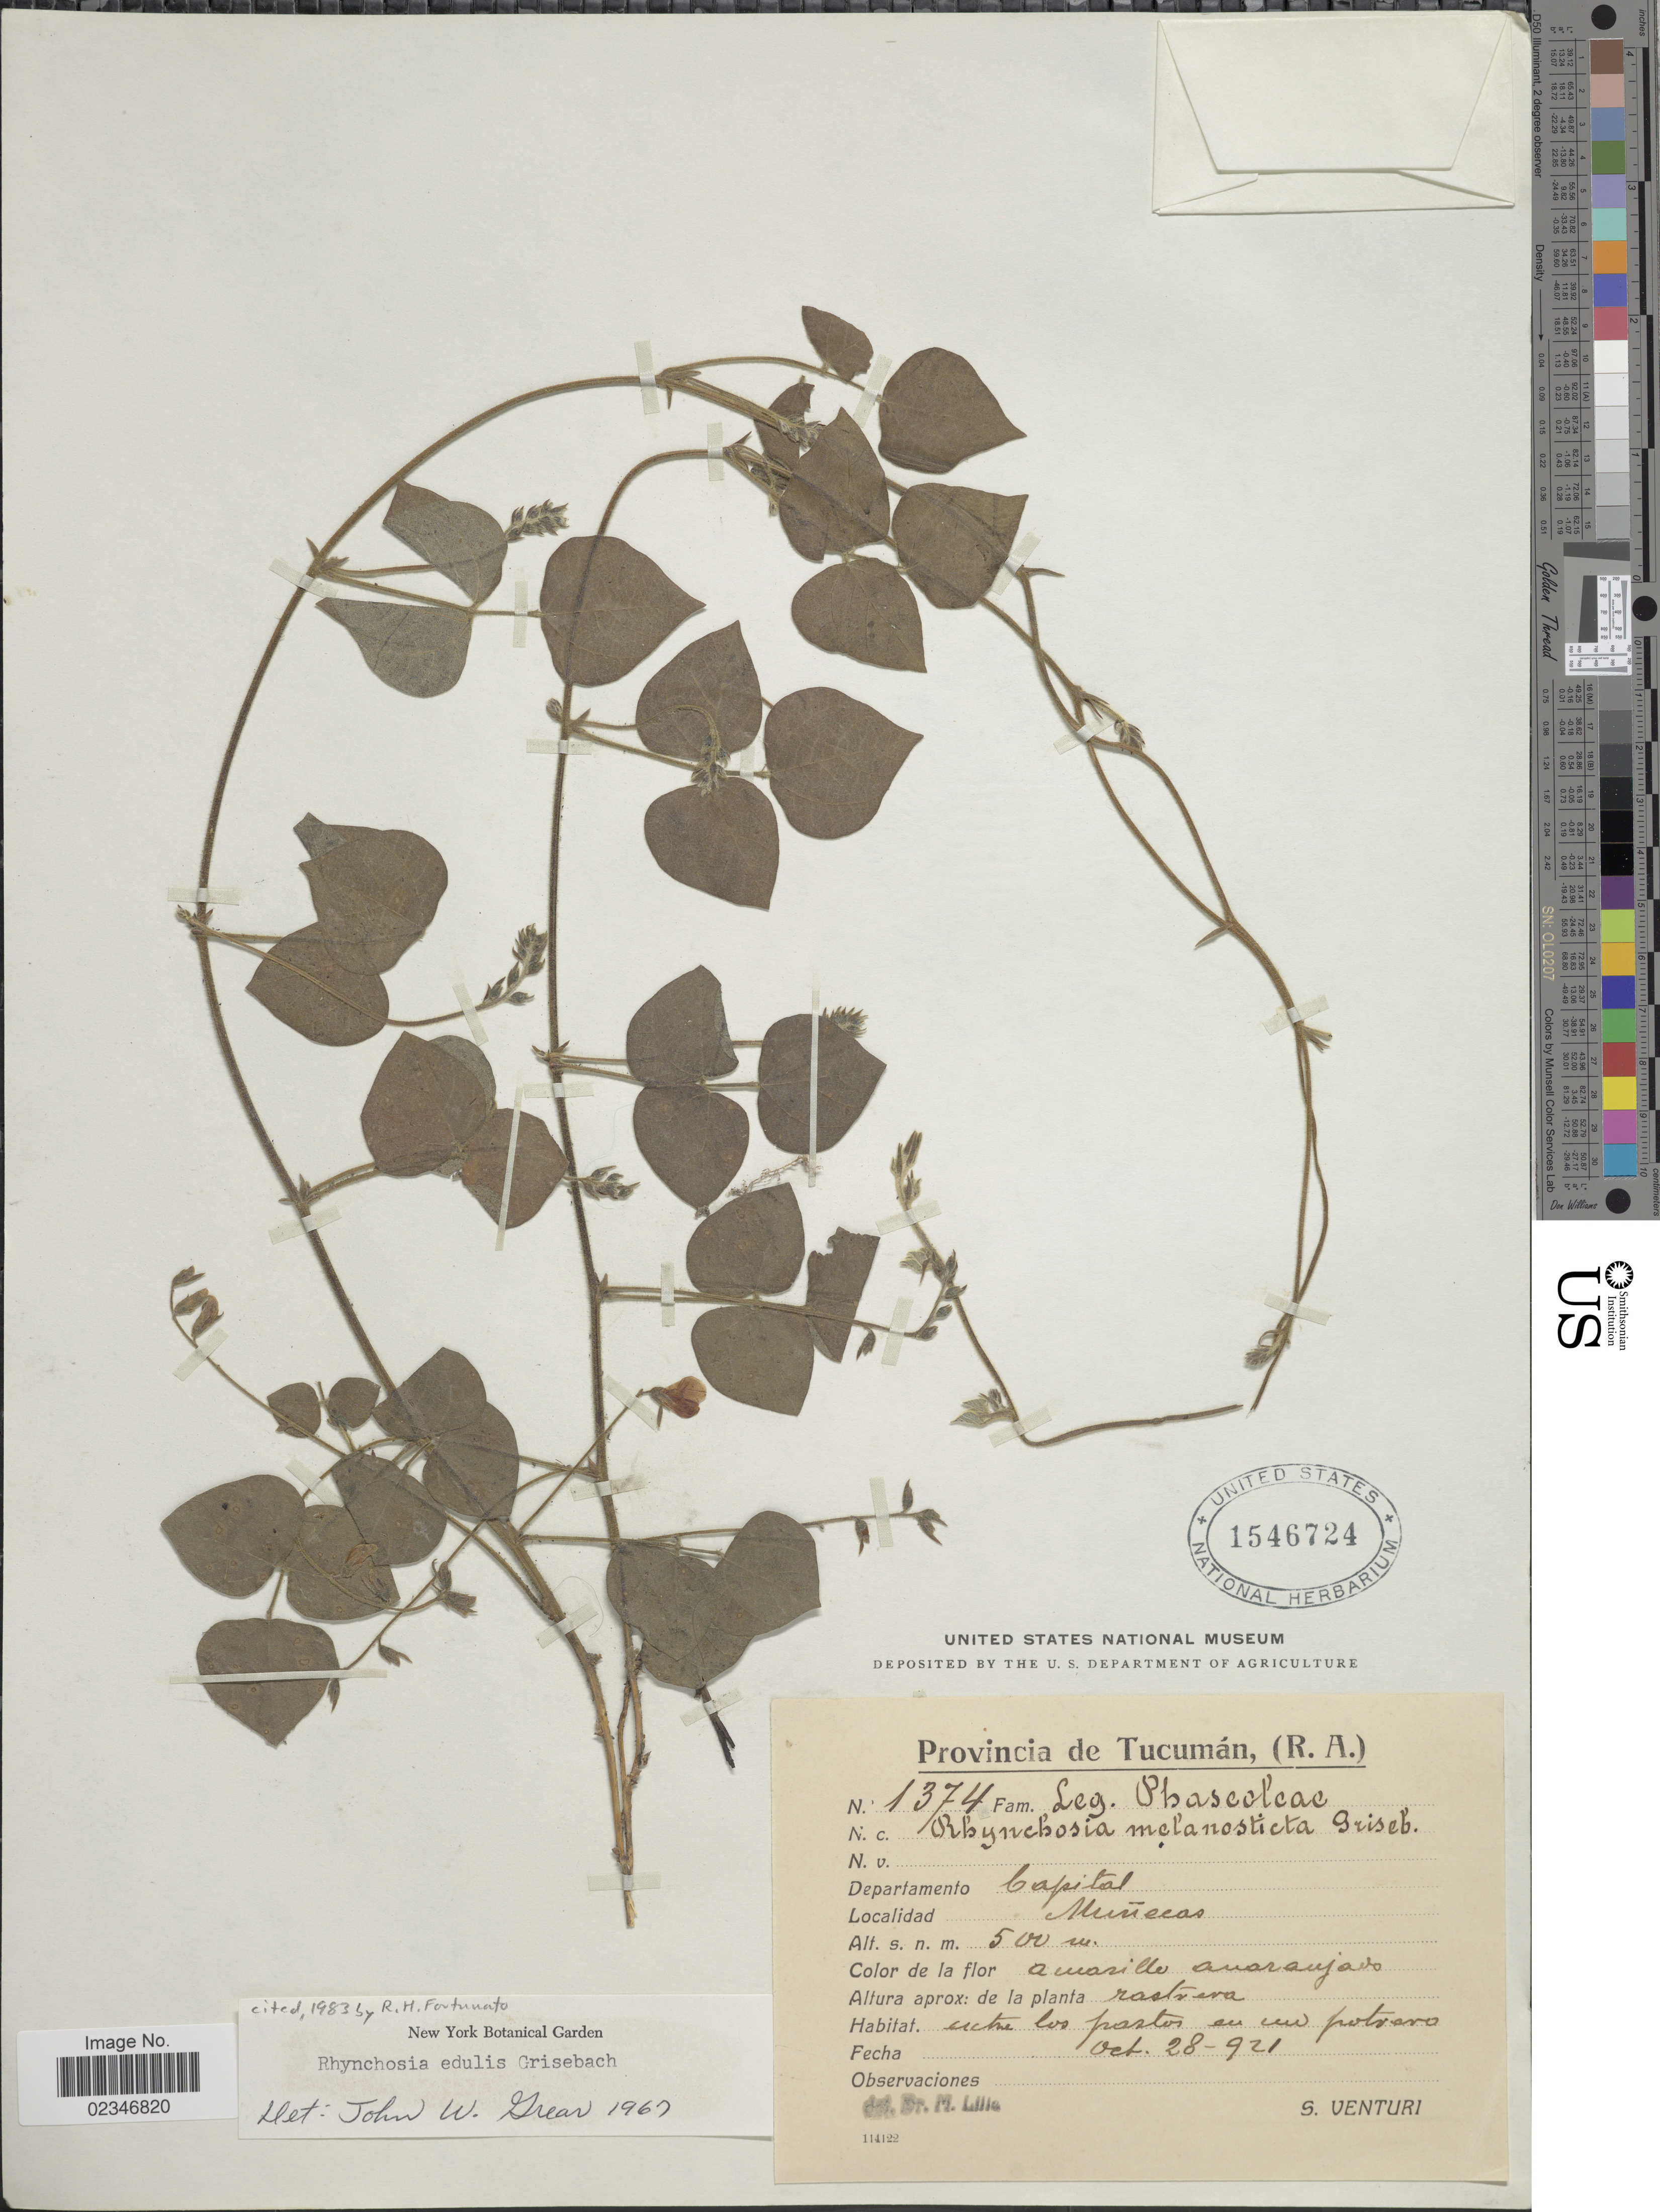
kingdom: Plantae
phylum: Tracheophyta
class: Magnoliopsida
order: Fabales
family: Fabaceae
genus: Rhynchosia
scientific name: Rhynchosia edulis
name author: Griseb.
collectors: S. Venturi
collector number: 1374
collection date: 1921-10-28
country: Argentina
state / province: Tucuman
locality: Departamento Capital, Muñecas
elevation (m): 500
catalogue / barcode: US 1546724